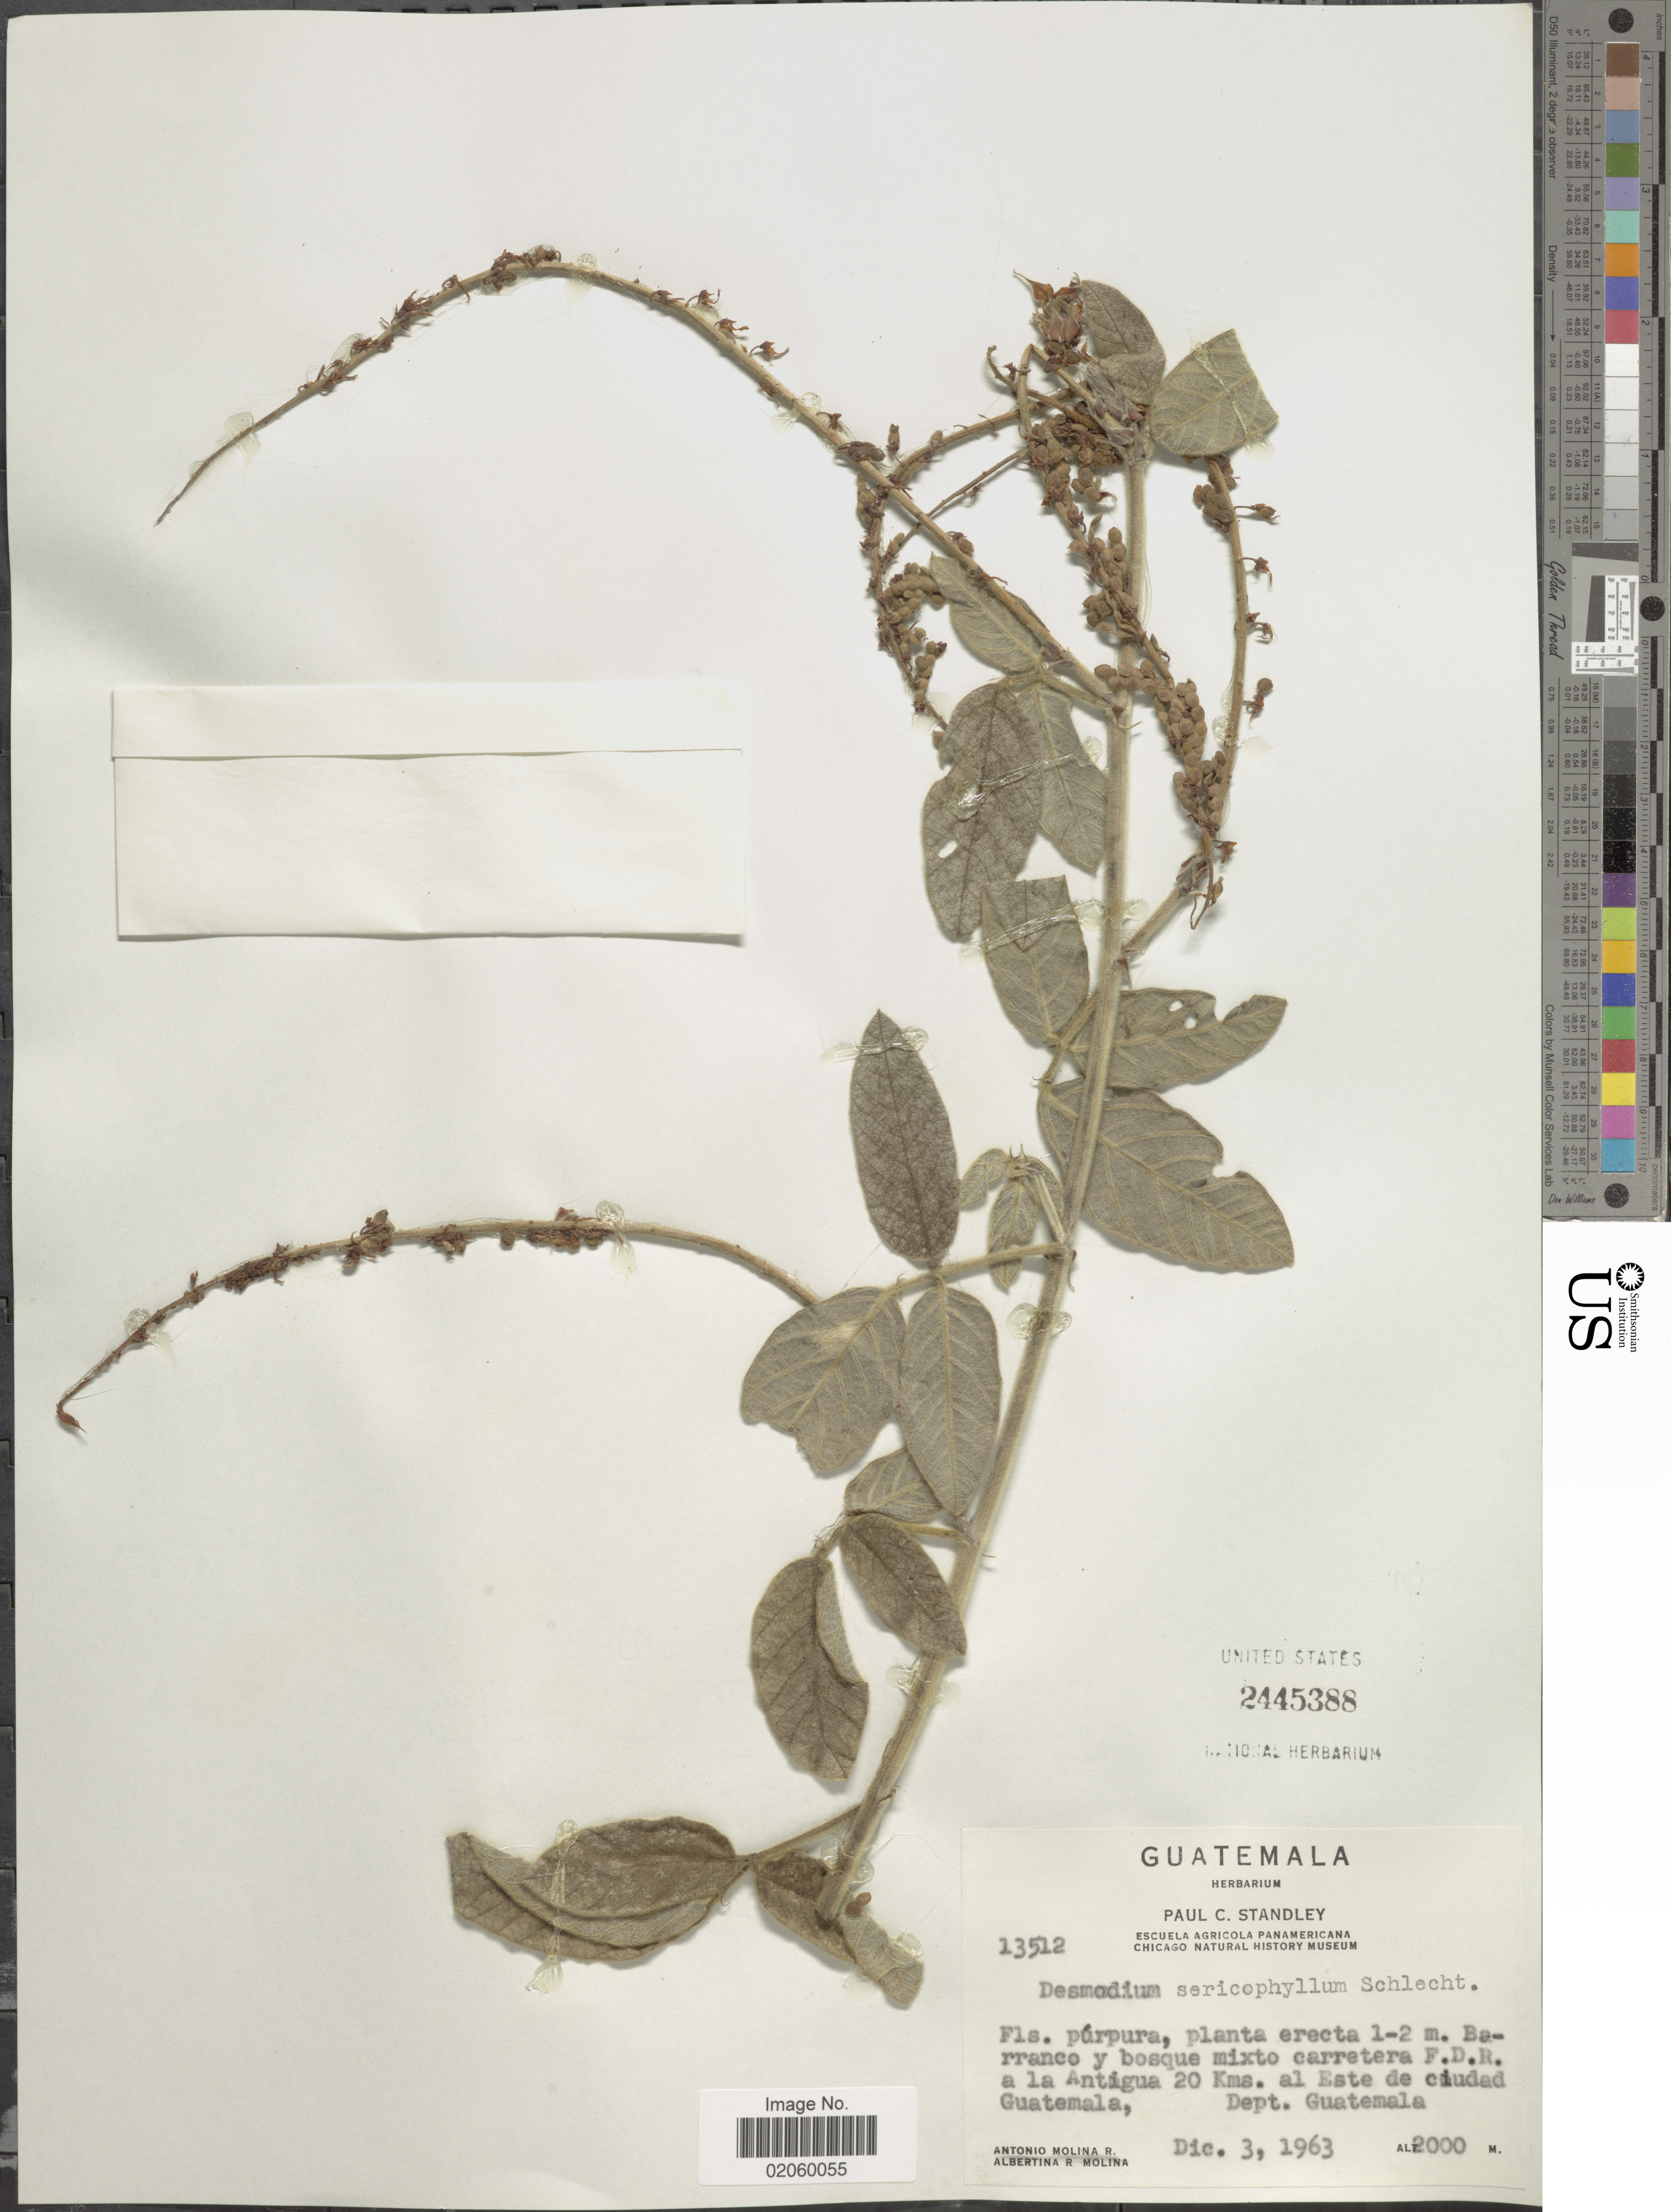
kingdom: Plantae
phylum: Tracheophyta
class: Magnoliopsida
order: Fabales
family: Fabaceae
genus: Desmodium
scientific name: Desmodium sericophyllum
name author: Schltdl.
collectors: A. Molina R. & A. R. Molina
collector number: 13512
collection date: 1963-12-03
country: Guatemala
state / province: Guatemala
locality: F D. R. a la Antigua 20 Kms. al Este de cuidad Guatemala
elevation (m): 2000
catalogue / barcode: US 2445388